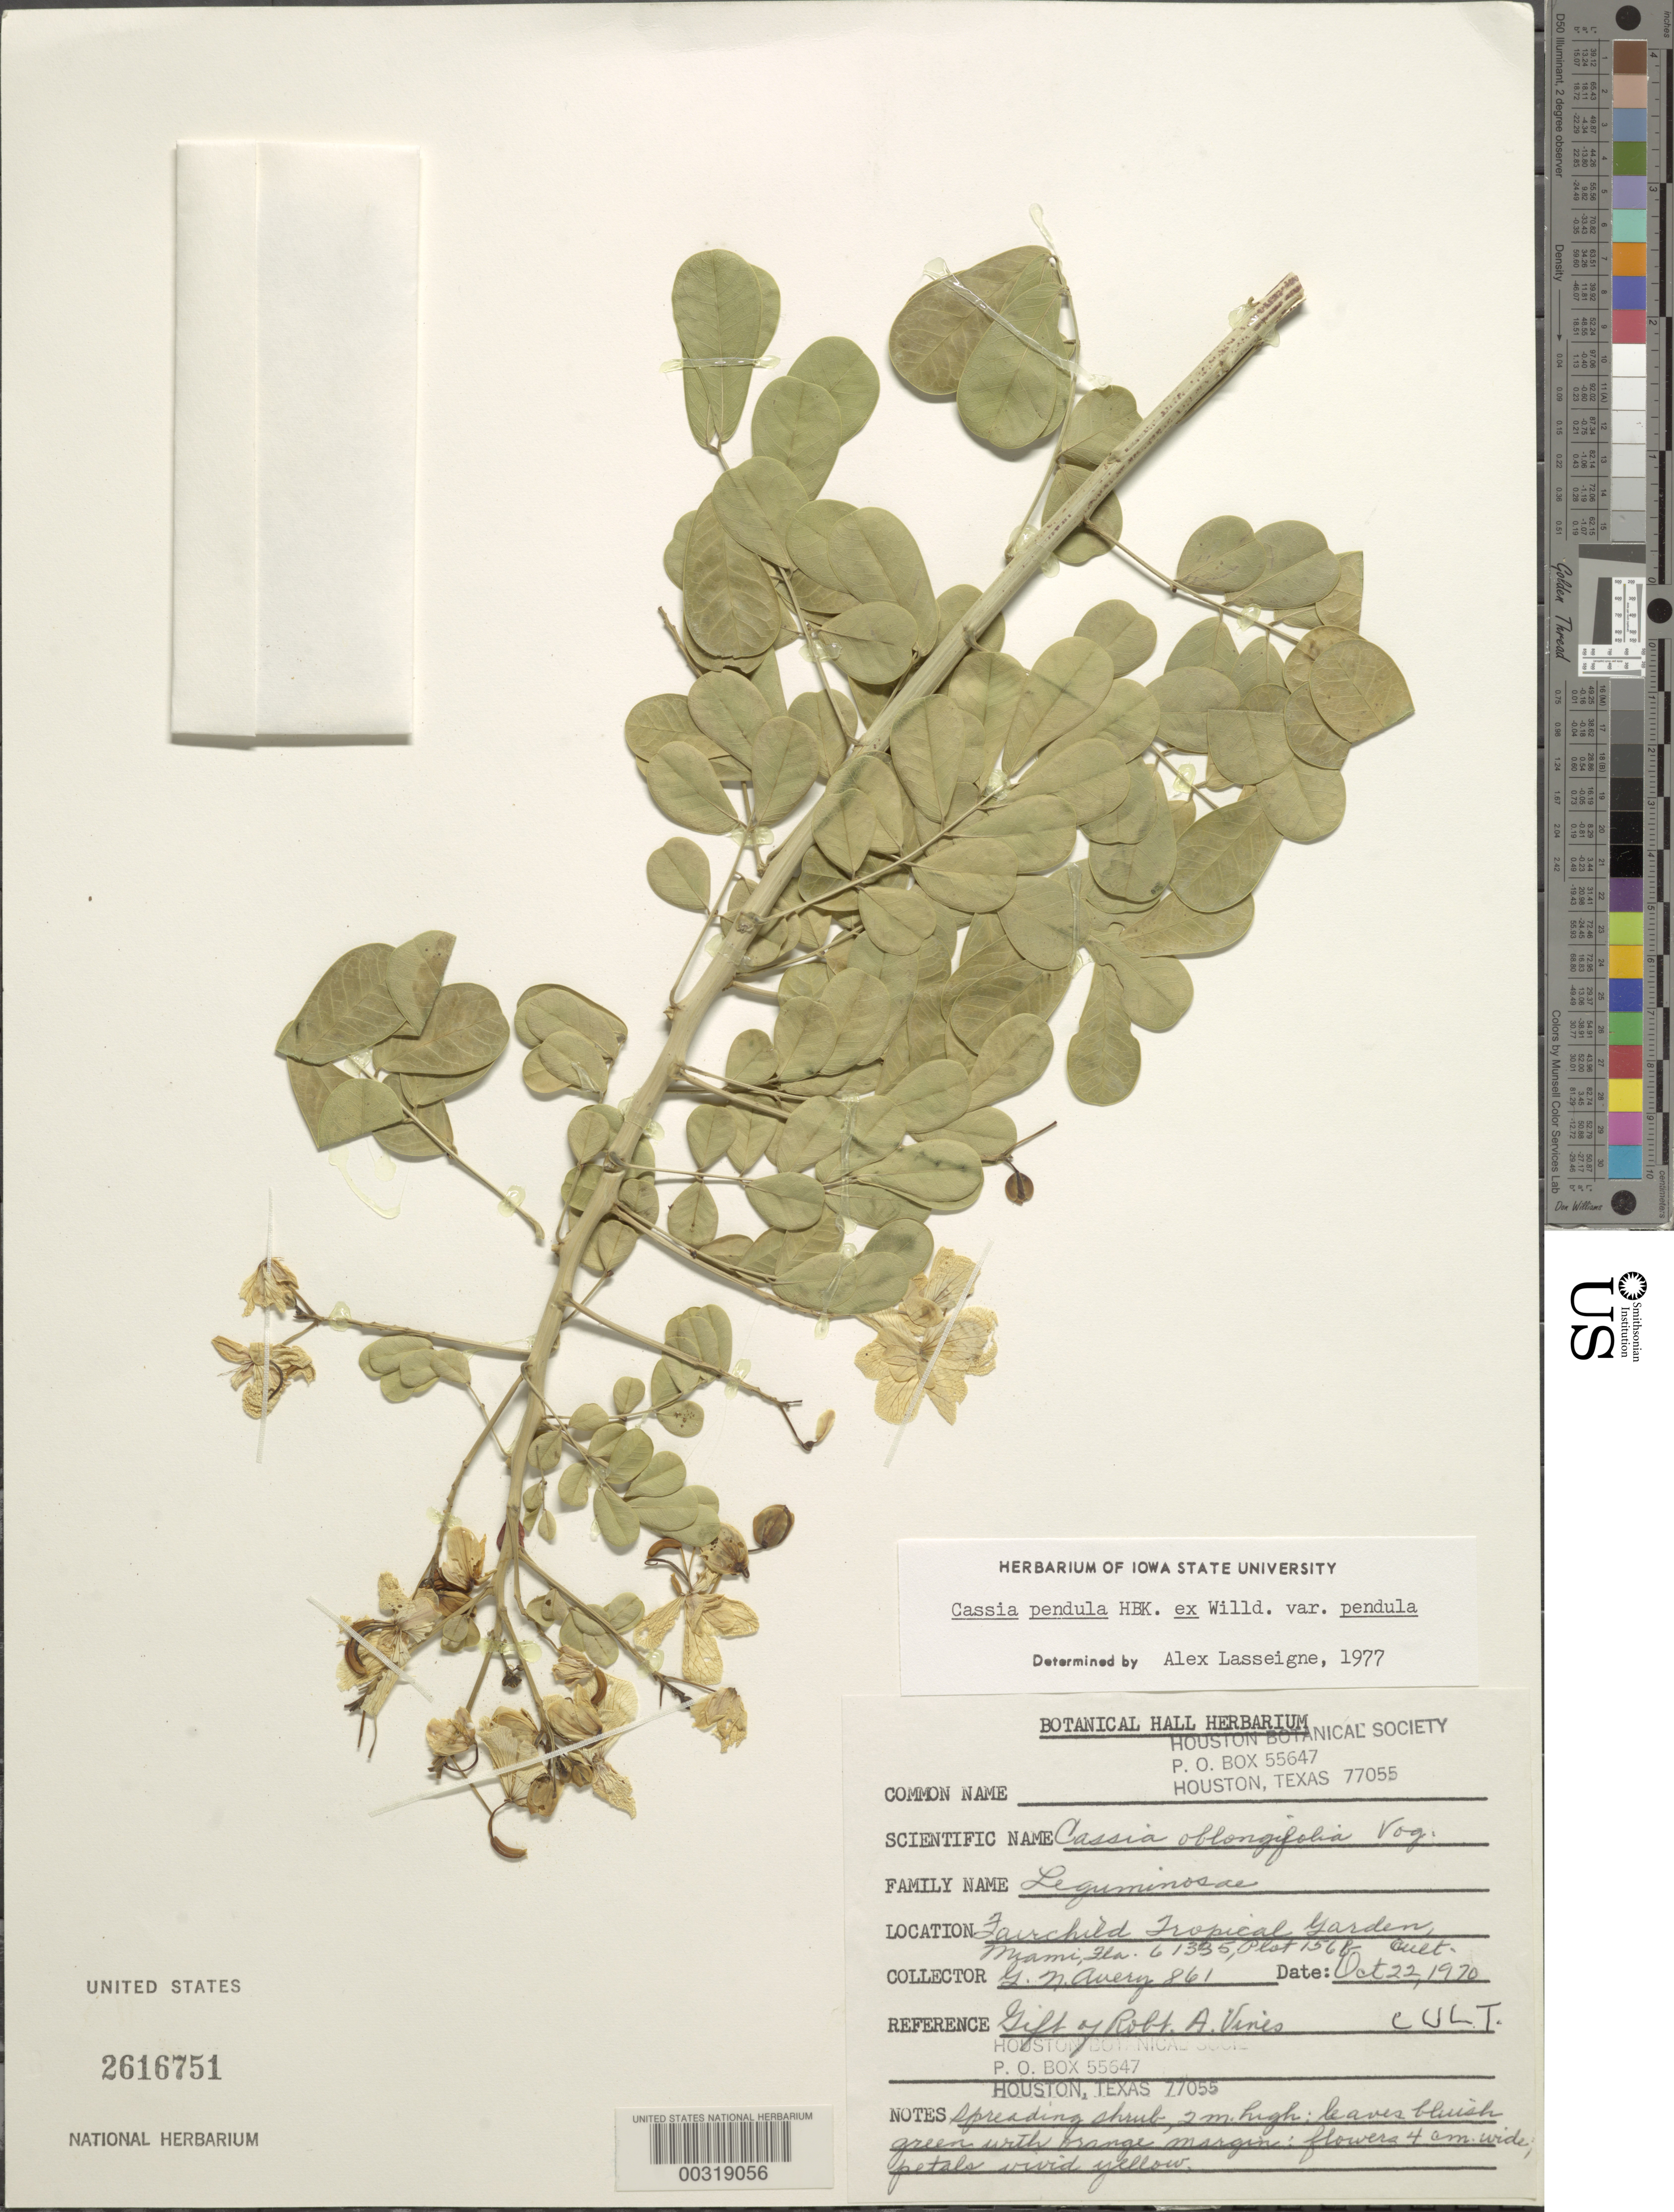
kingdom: Plantae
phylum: Tracheophyta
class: Magnoliopsida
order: Fabales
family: Fabaceae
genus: Senna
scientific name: Senna pendula var. ovalifolia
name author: H.S. Irwin & Barneby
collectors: J. N. Rose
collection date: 1969-09-27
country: United States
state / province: Florida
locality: Coconut Grove, former home of David Fairchild, the Kampong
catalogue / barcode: US 2616751